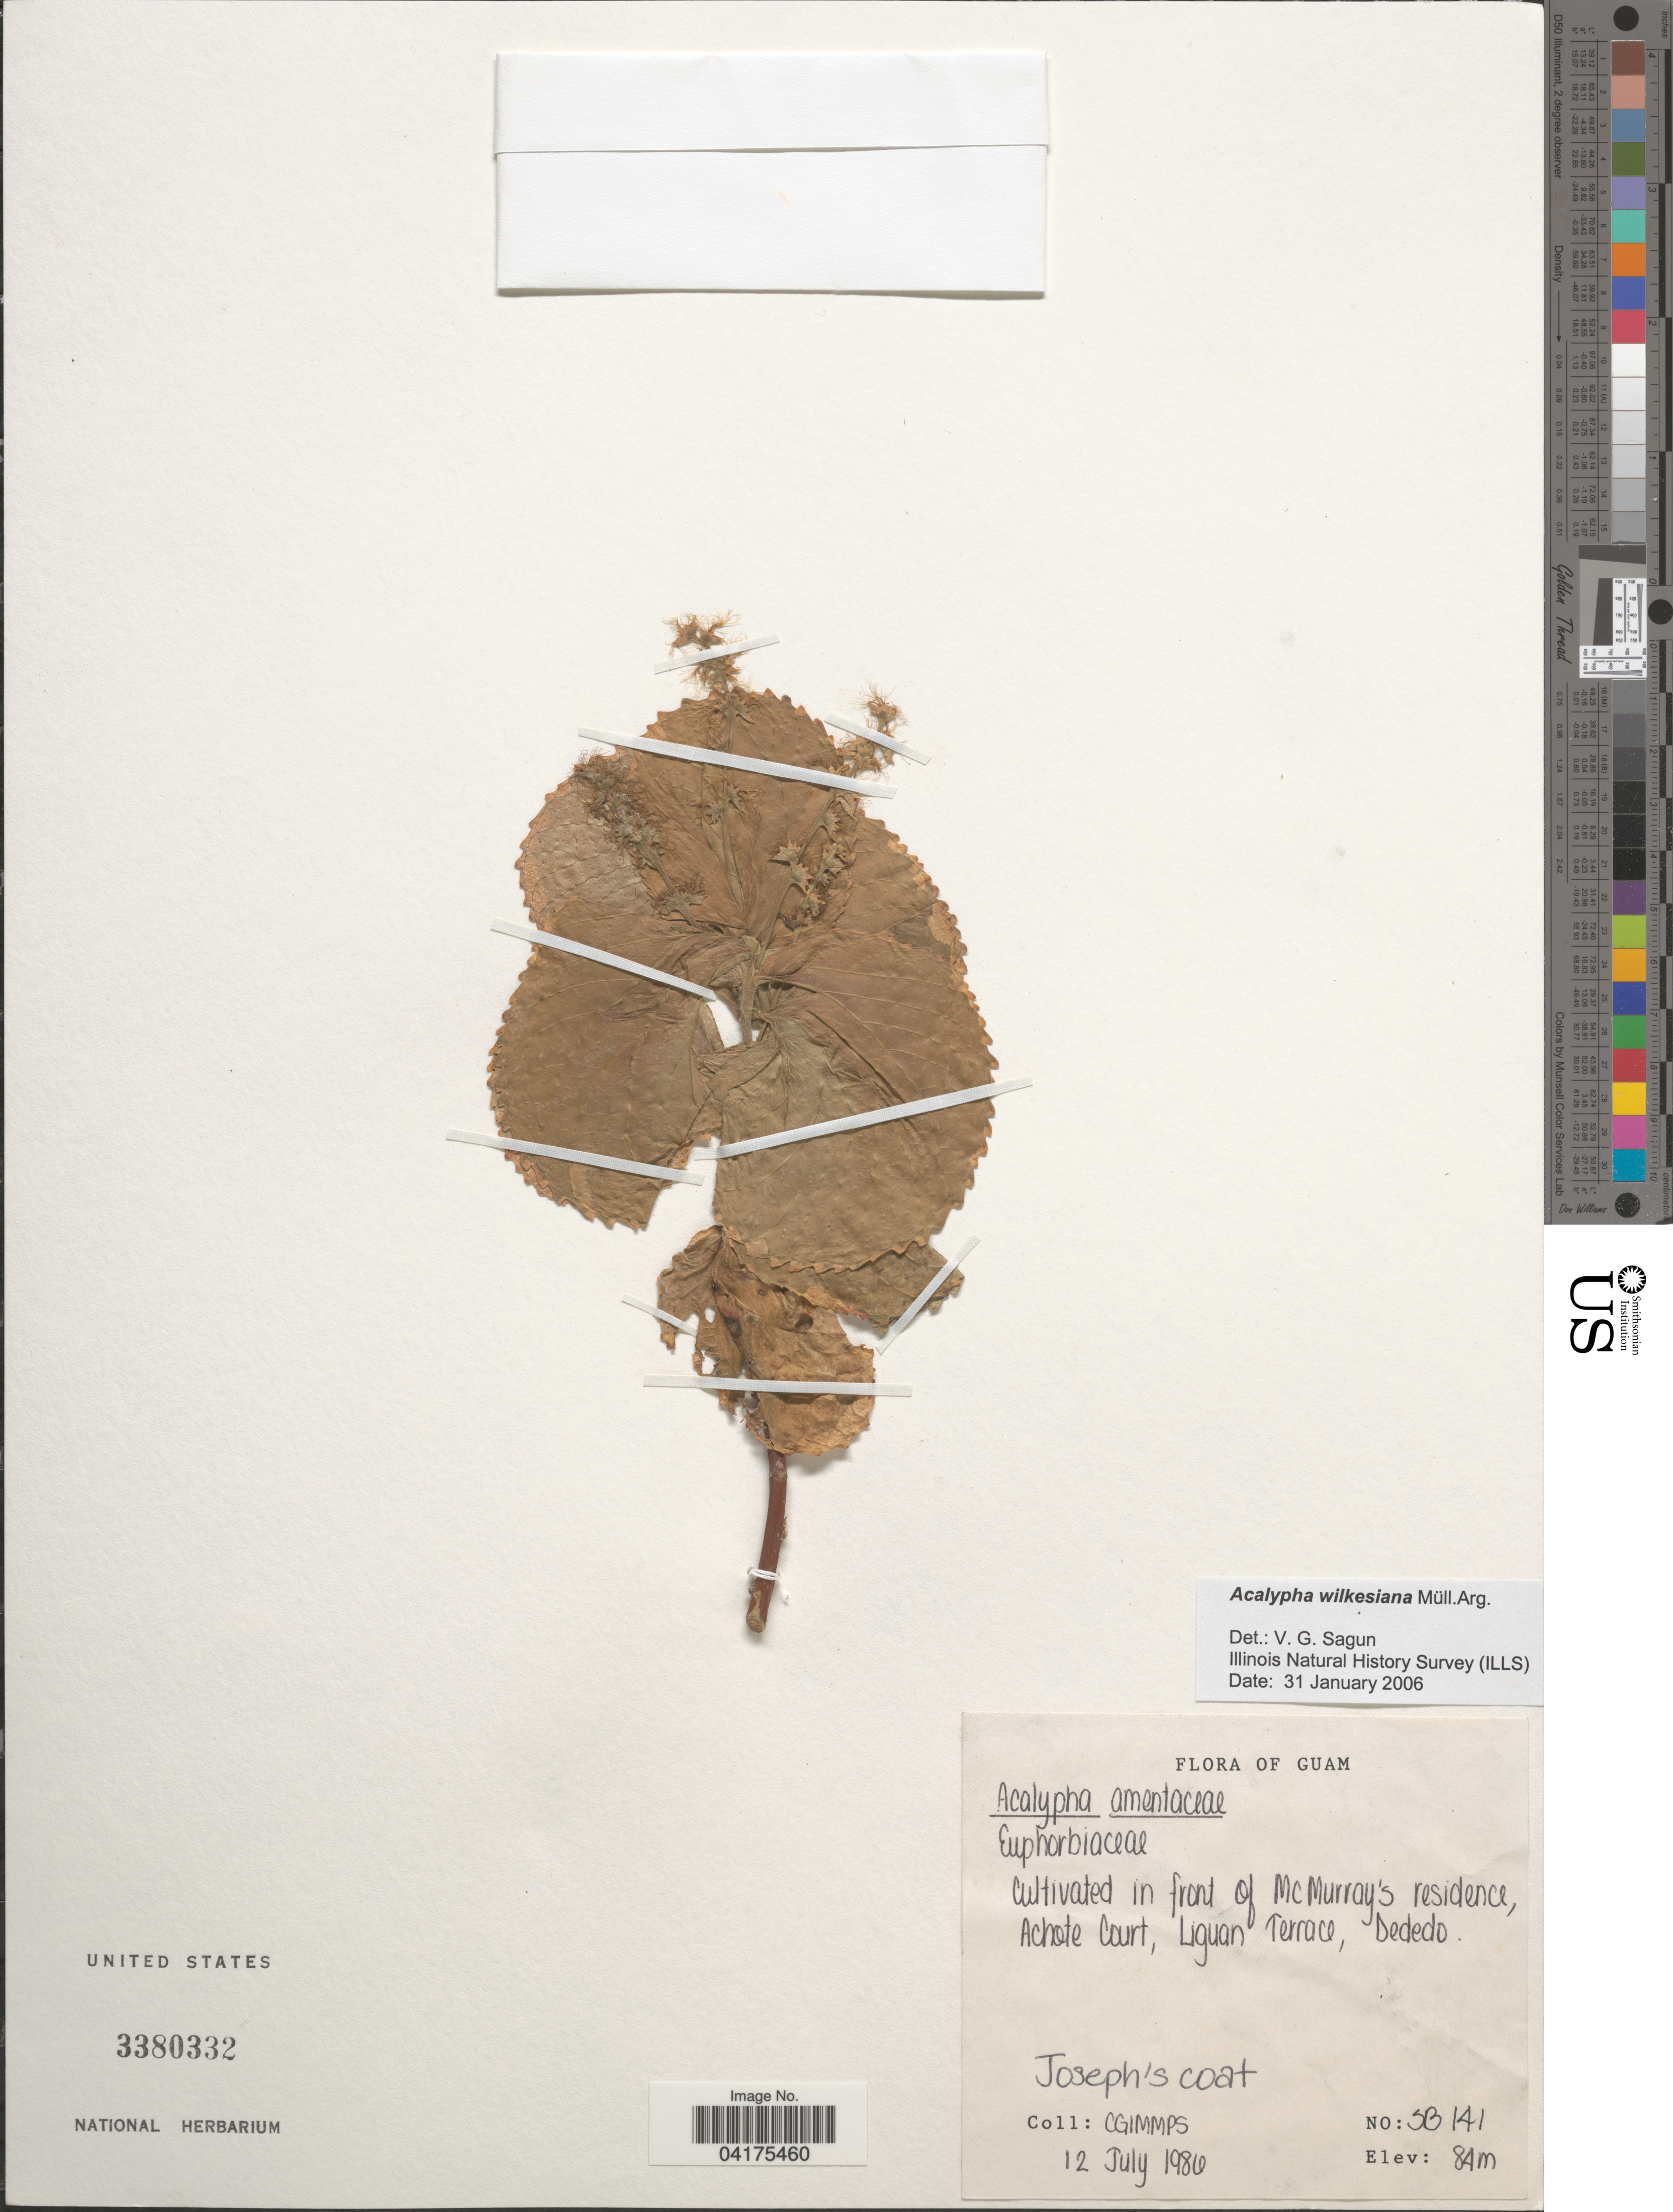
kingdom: Plantae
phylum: Tracheophyta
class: Magnoliopsida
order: Malpighiales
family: Euphorbiaceae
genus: Acalypha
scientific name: Acalypha wilkesiana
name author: Müll. Arg. in DC.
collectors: C. Gimmps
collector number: SB141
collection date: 1986-07-12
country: Guam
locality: Cultivated in front of McMurray's residence, Achote Court, Liguan Terrace, Dededo.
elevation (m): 84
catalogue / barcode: US 3380332